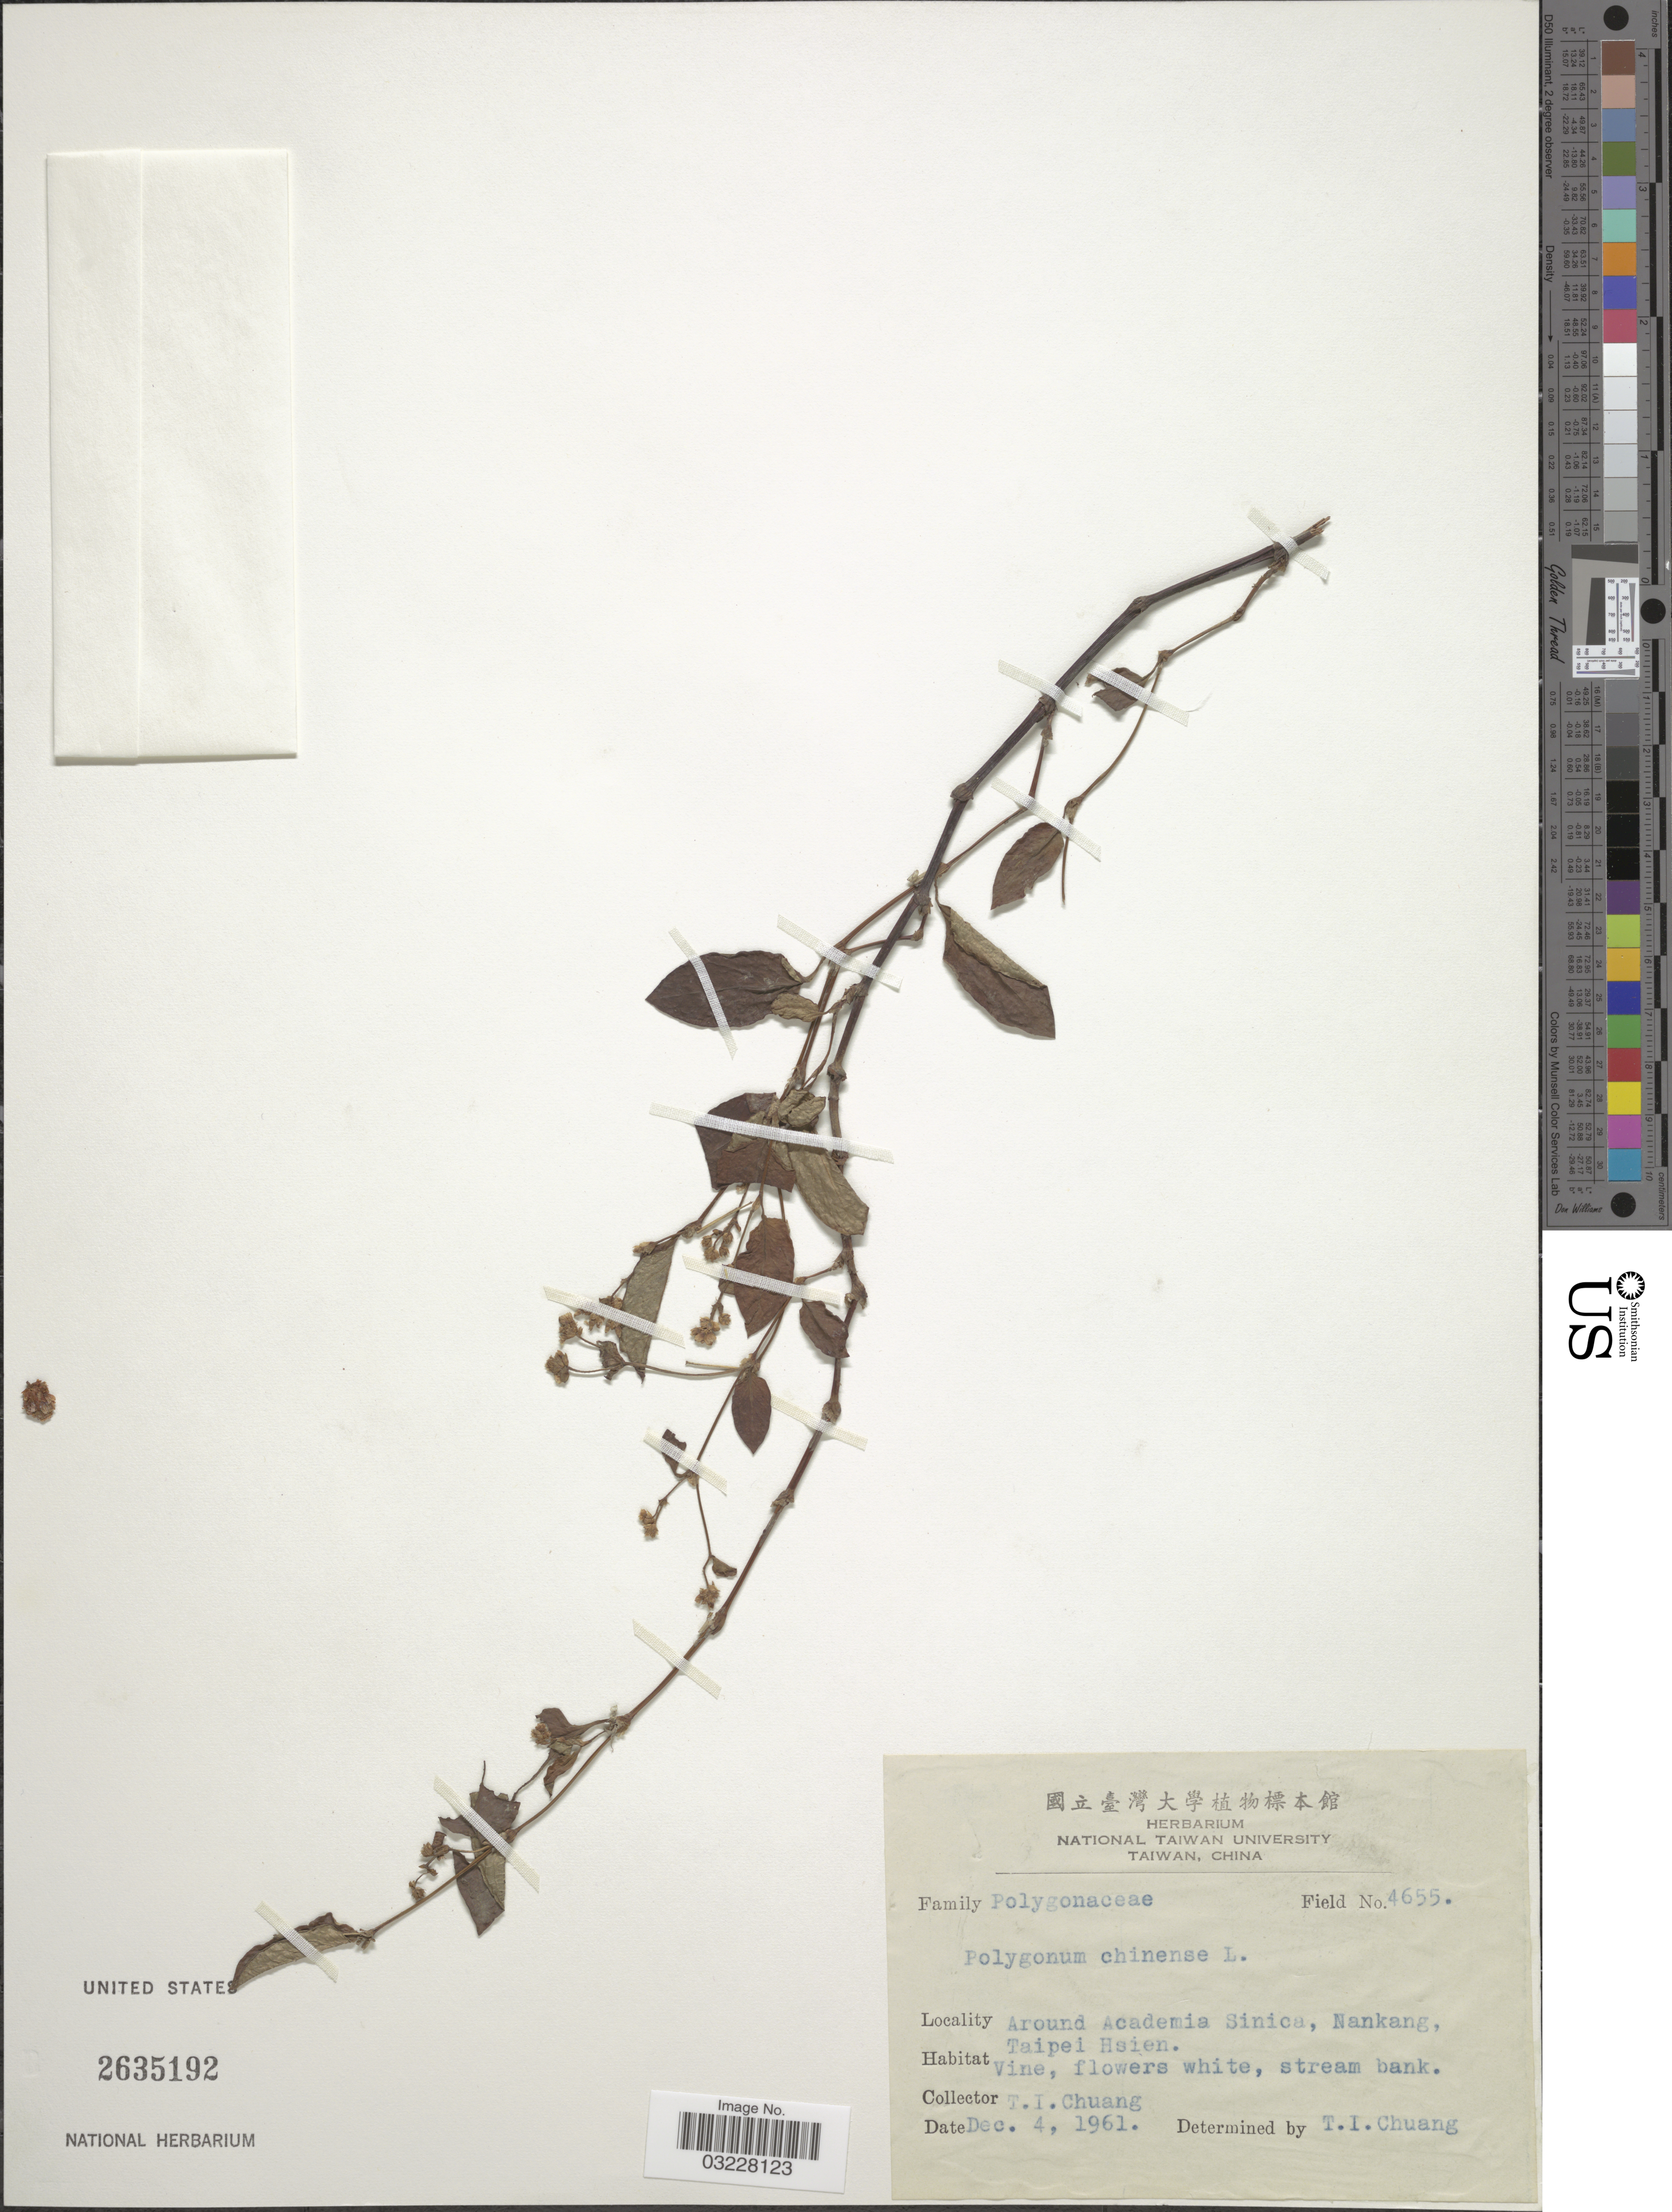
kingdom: Plantae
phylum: Tracheophyta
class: Magnoliopsida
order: Caryophyllales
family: Polygonaceae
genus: Polygonum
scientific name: Polygonum chinense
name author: L.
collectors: T. Chuang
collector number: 4655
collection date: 1961-12-04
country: Taiwan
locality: Around Academia Sinica, Nankang, Taipei Hsien.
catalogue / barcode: US 2635192